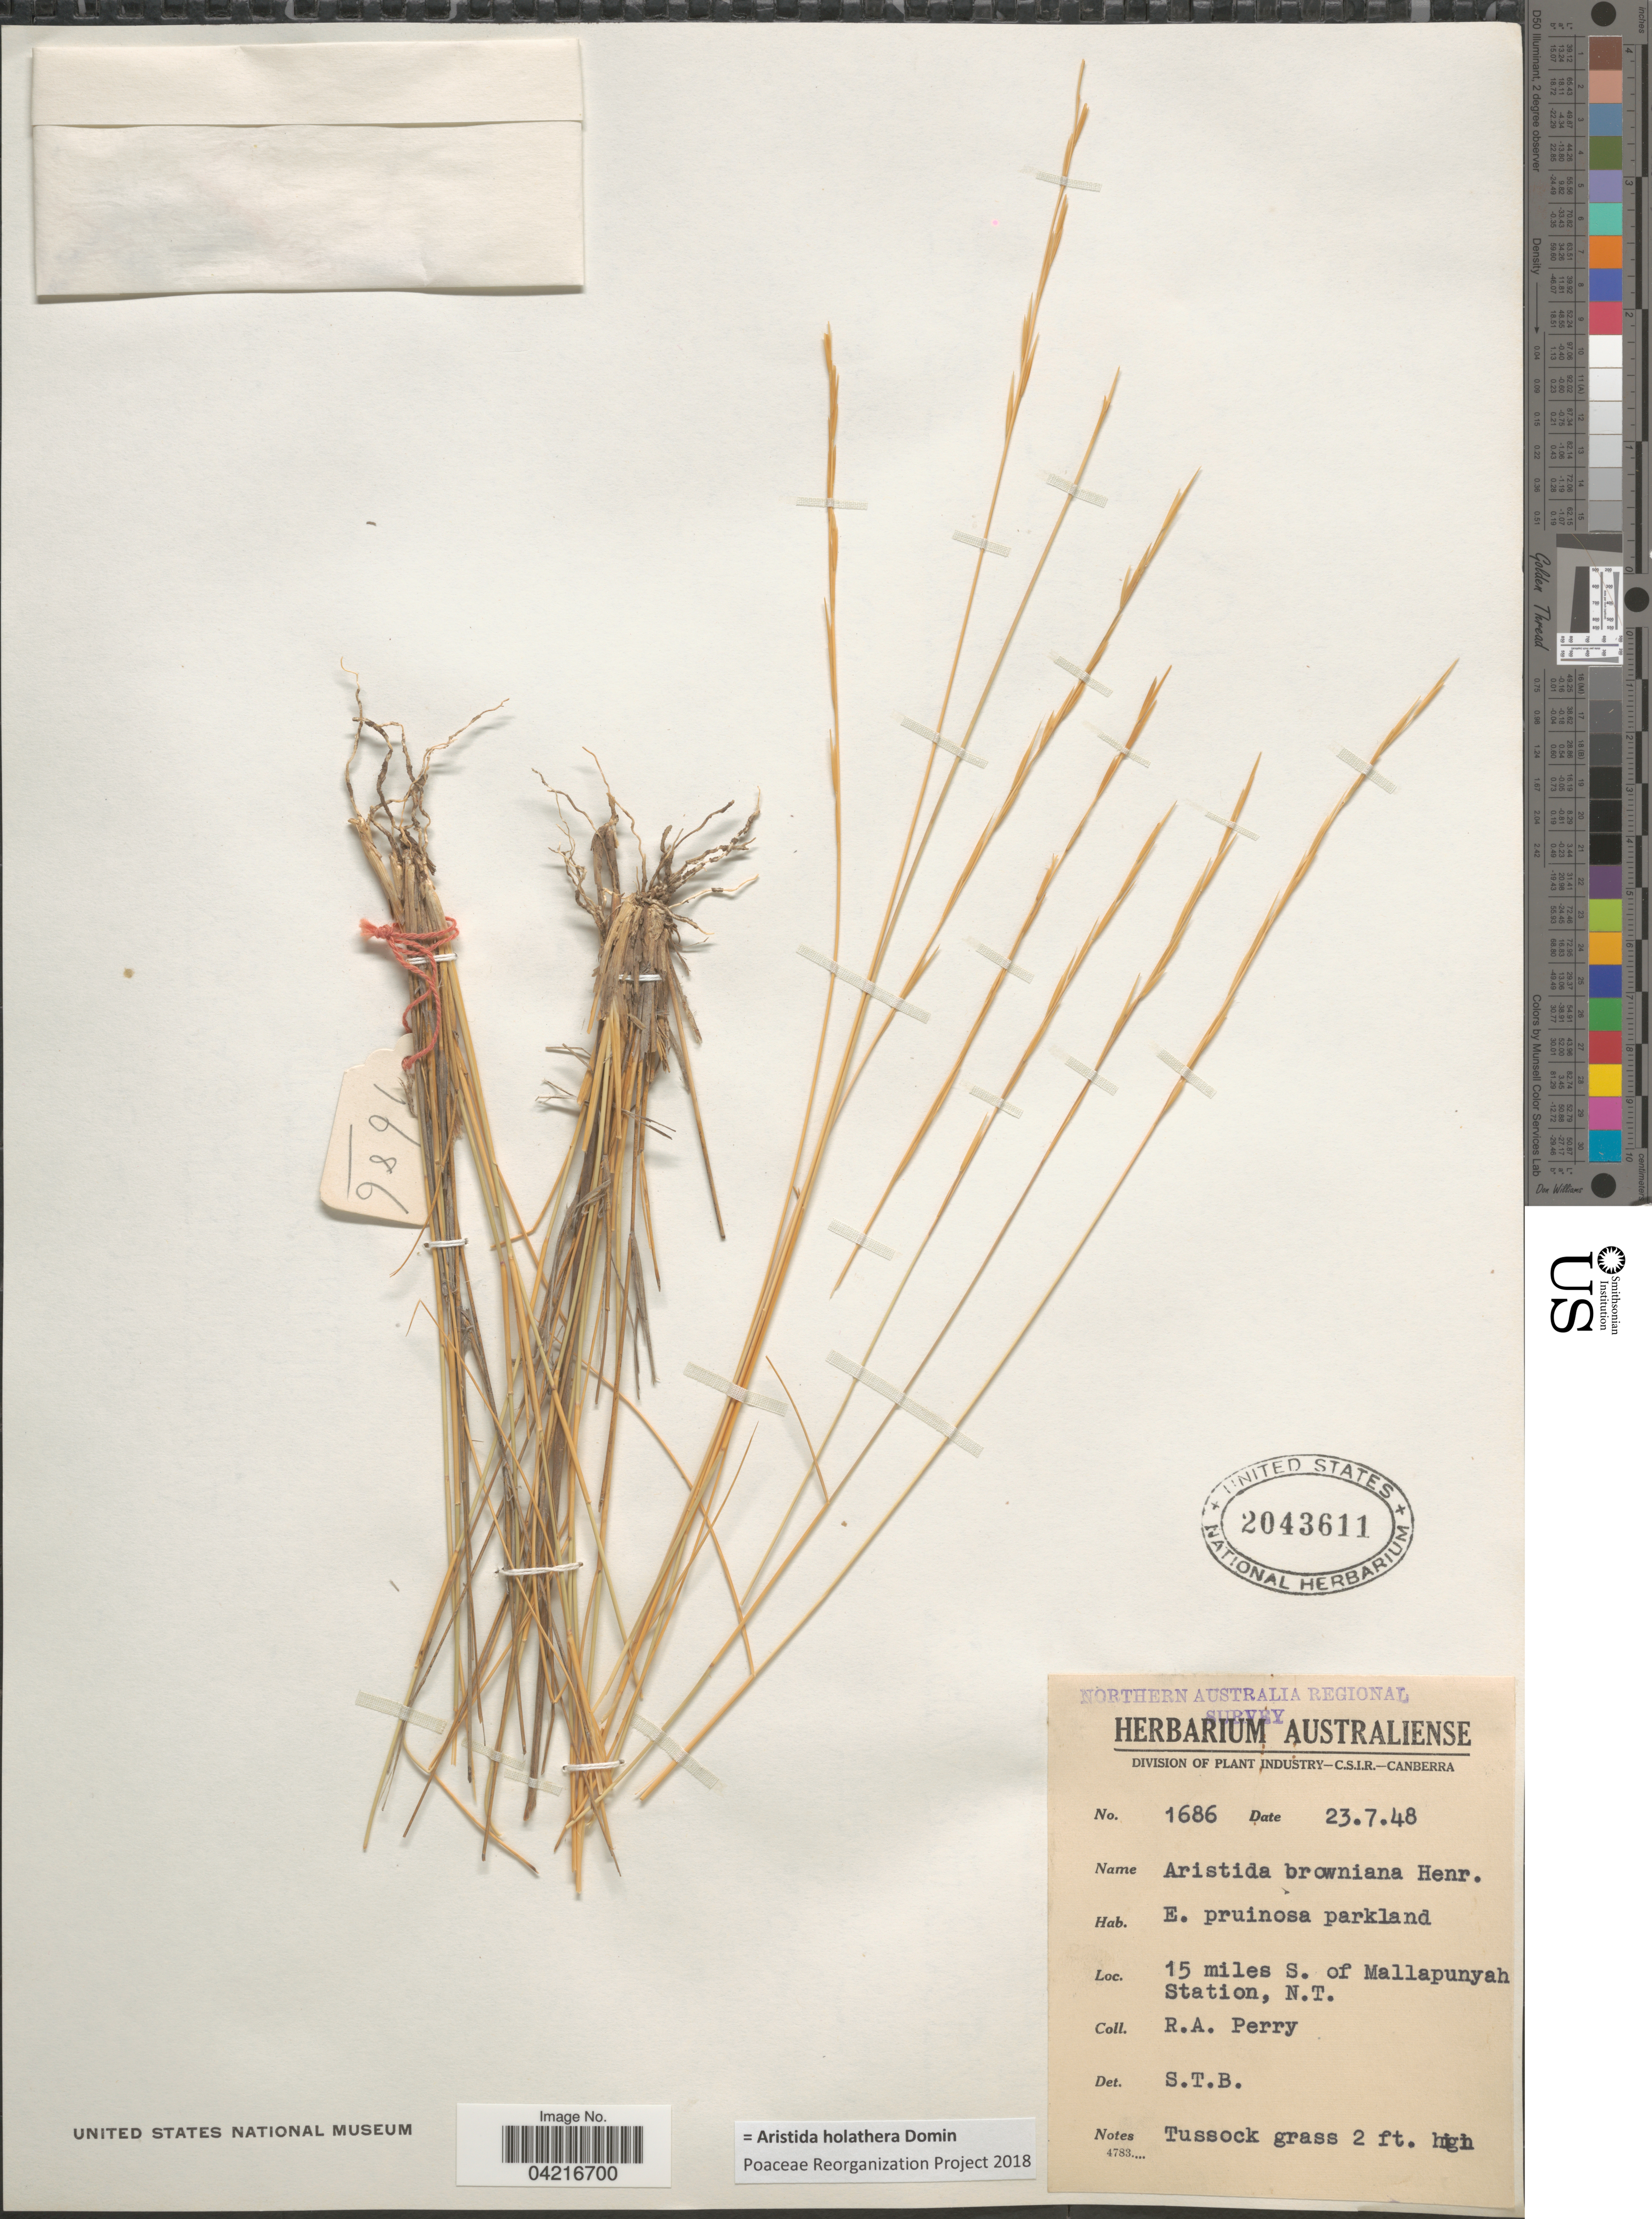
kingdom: Plantae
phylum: Tracheophyta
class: Liliopsida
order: Poales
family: Poaceae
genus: Aristida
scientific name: Aristida holathera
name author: Domin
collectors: Perry, R. A.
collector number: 1686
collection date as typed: Transcribed d/m/y: 23/7/48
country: Australia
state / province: Northern Territory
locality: Northern Australia Regional Survey. 15 miles S. of Mallapunyah Station, N.T.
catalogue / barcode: US 2043611